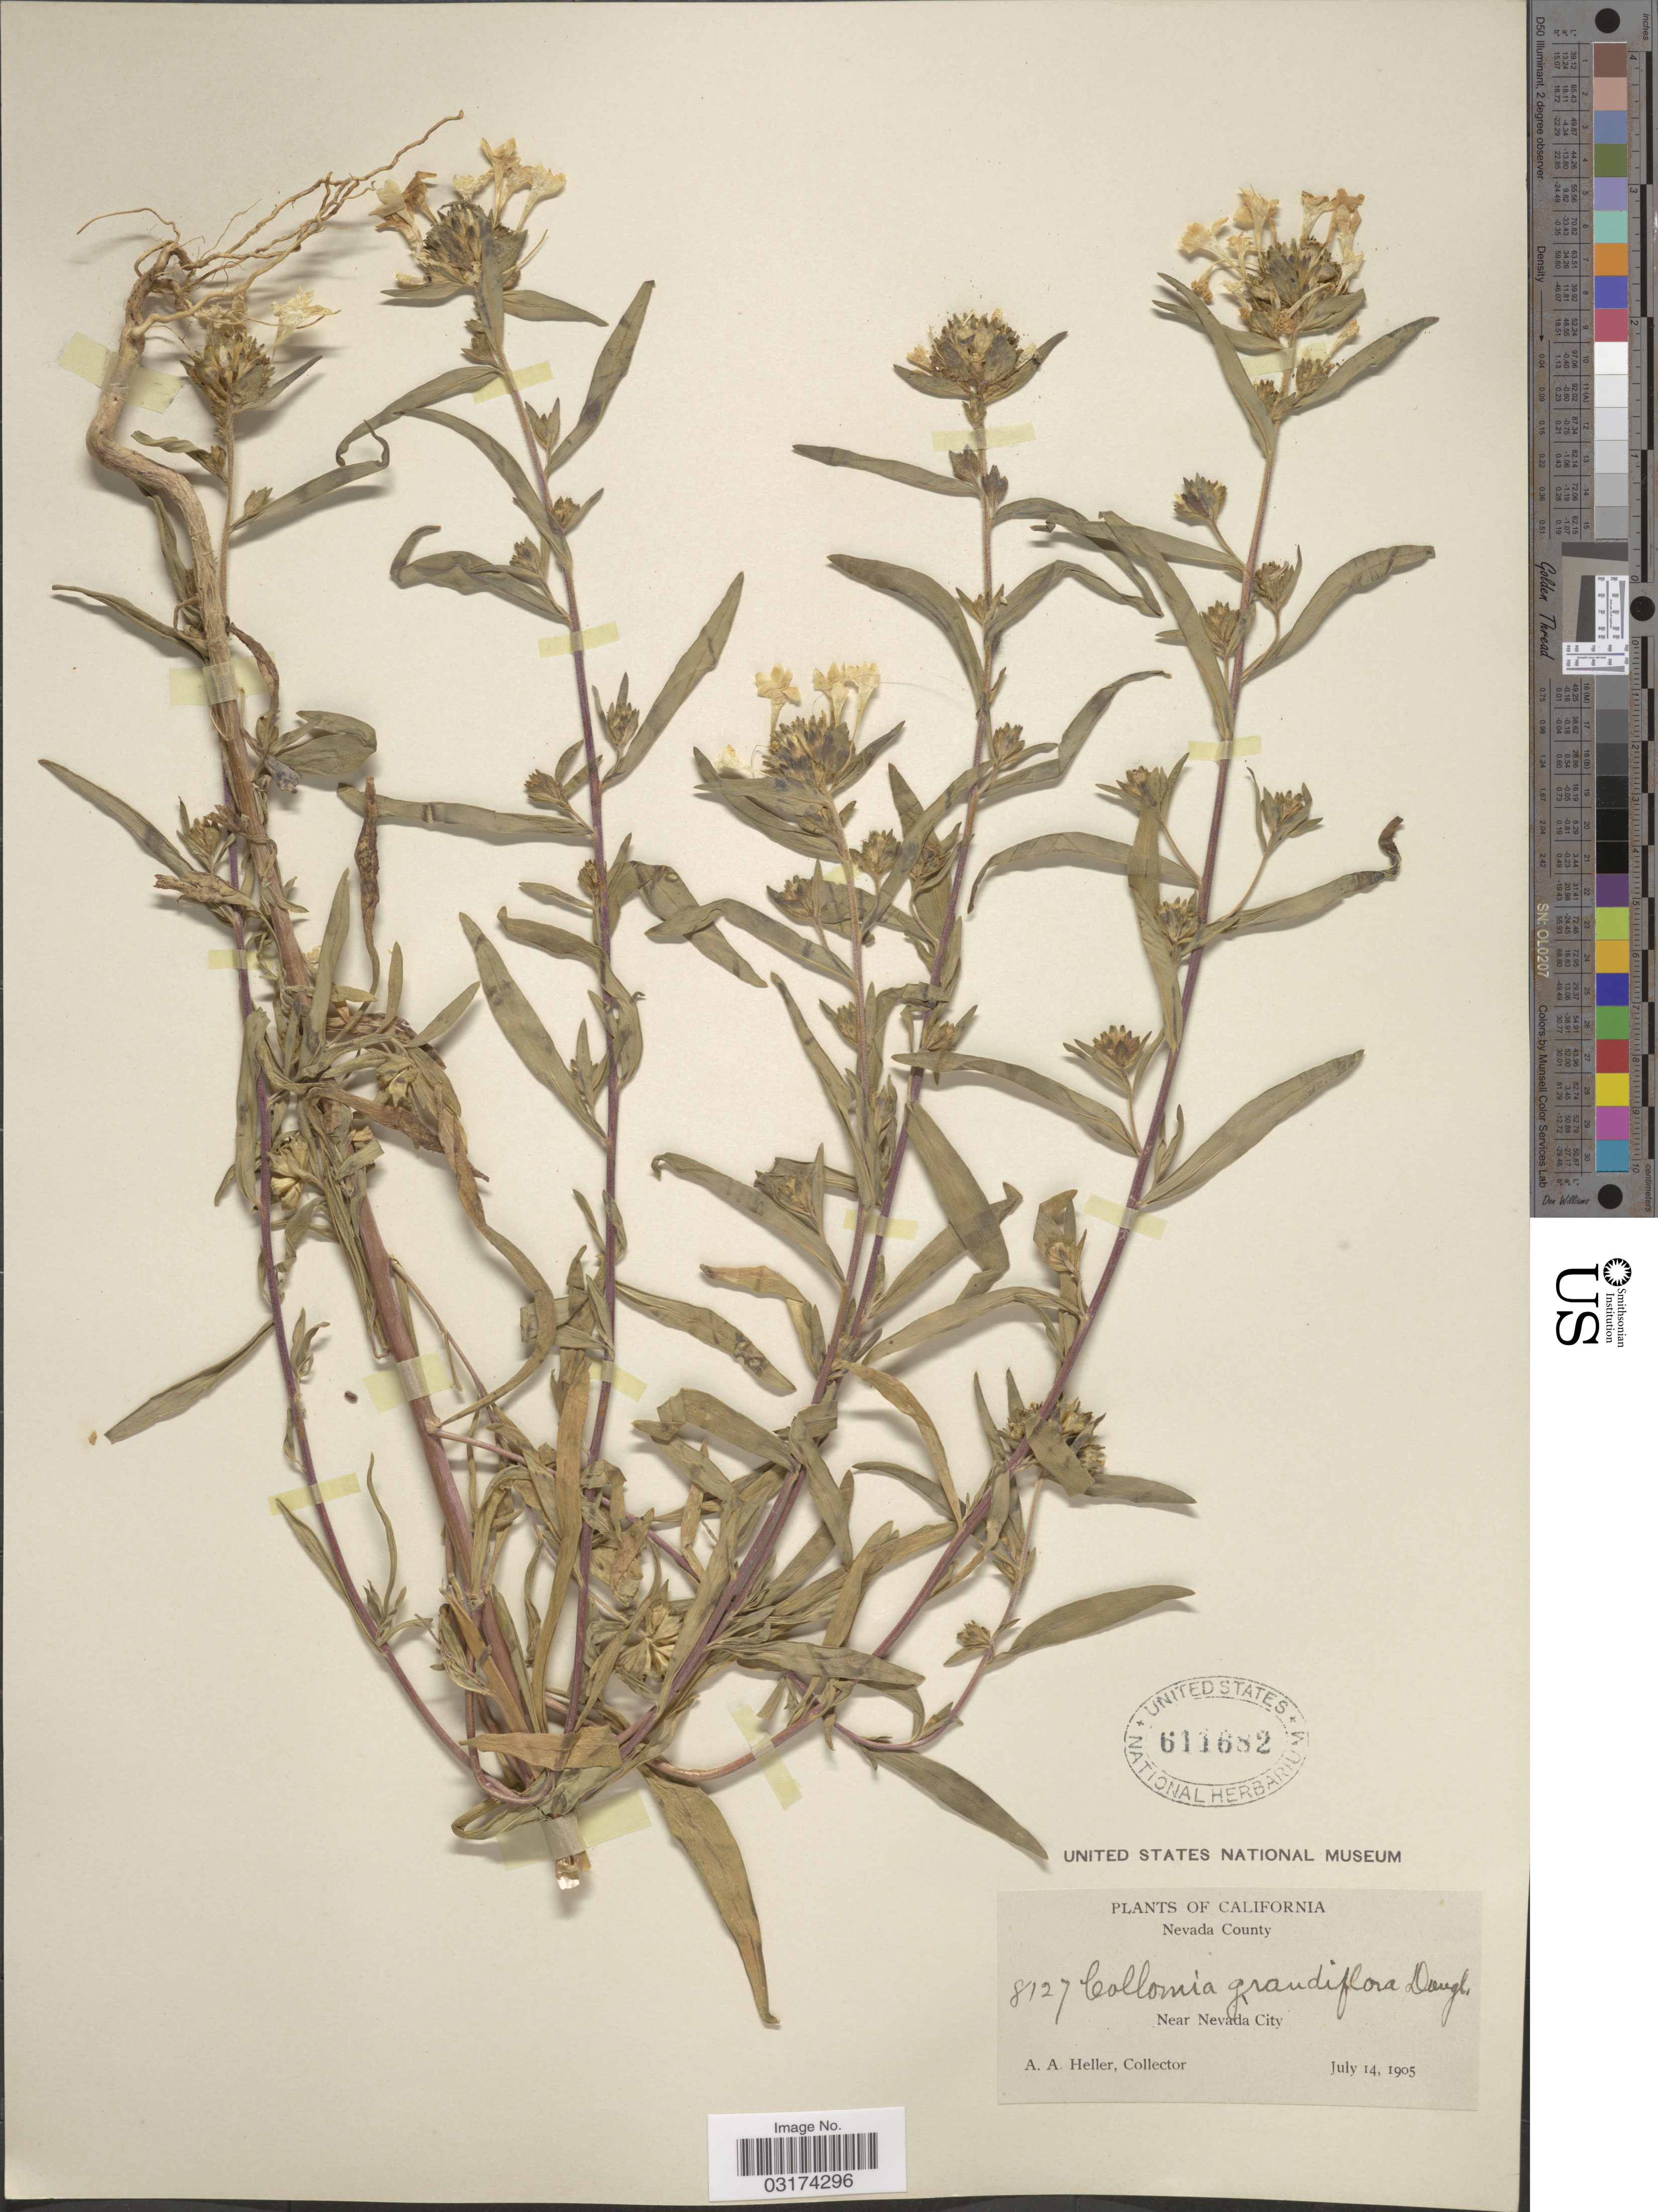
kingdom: Plantae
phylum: Tracheophyta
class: Magnoliopsida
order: Ericales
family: Polemoniaceae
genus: Collomia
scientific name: Collomia grandiflora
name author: Douglas ex Lindl.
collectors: A. A. Heller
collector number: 8127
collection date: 1905-07-14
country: United States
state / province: California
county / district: Nevada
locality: Nevada County. Near Nevada City.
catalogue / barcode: US 611682